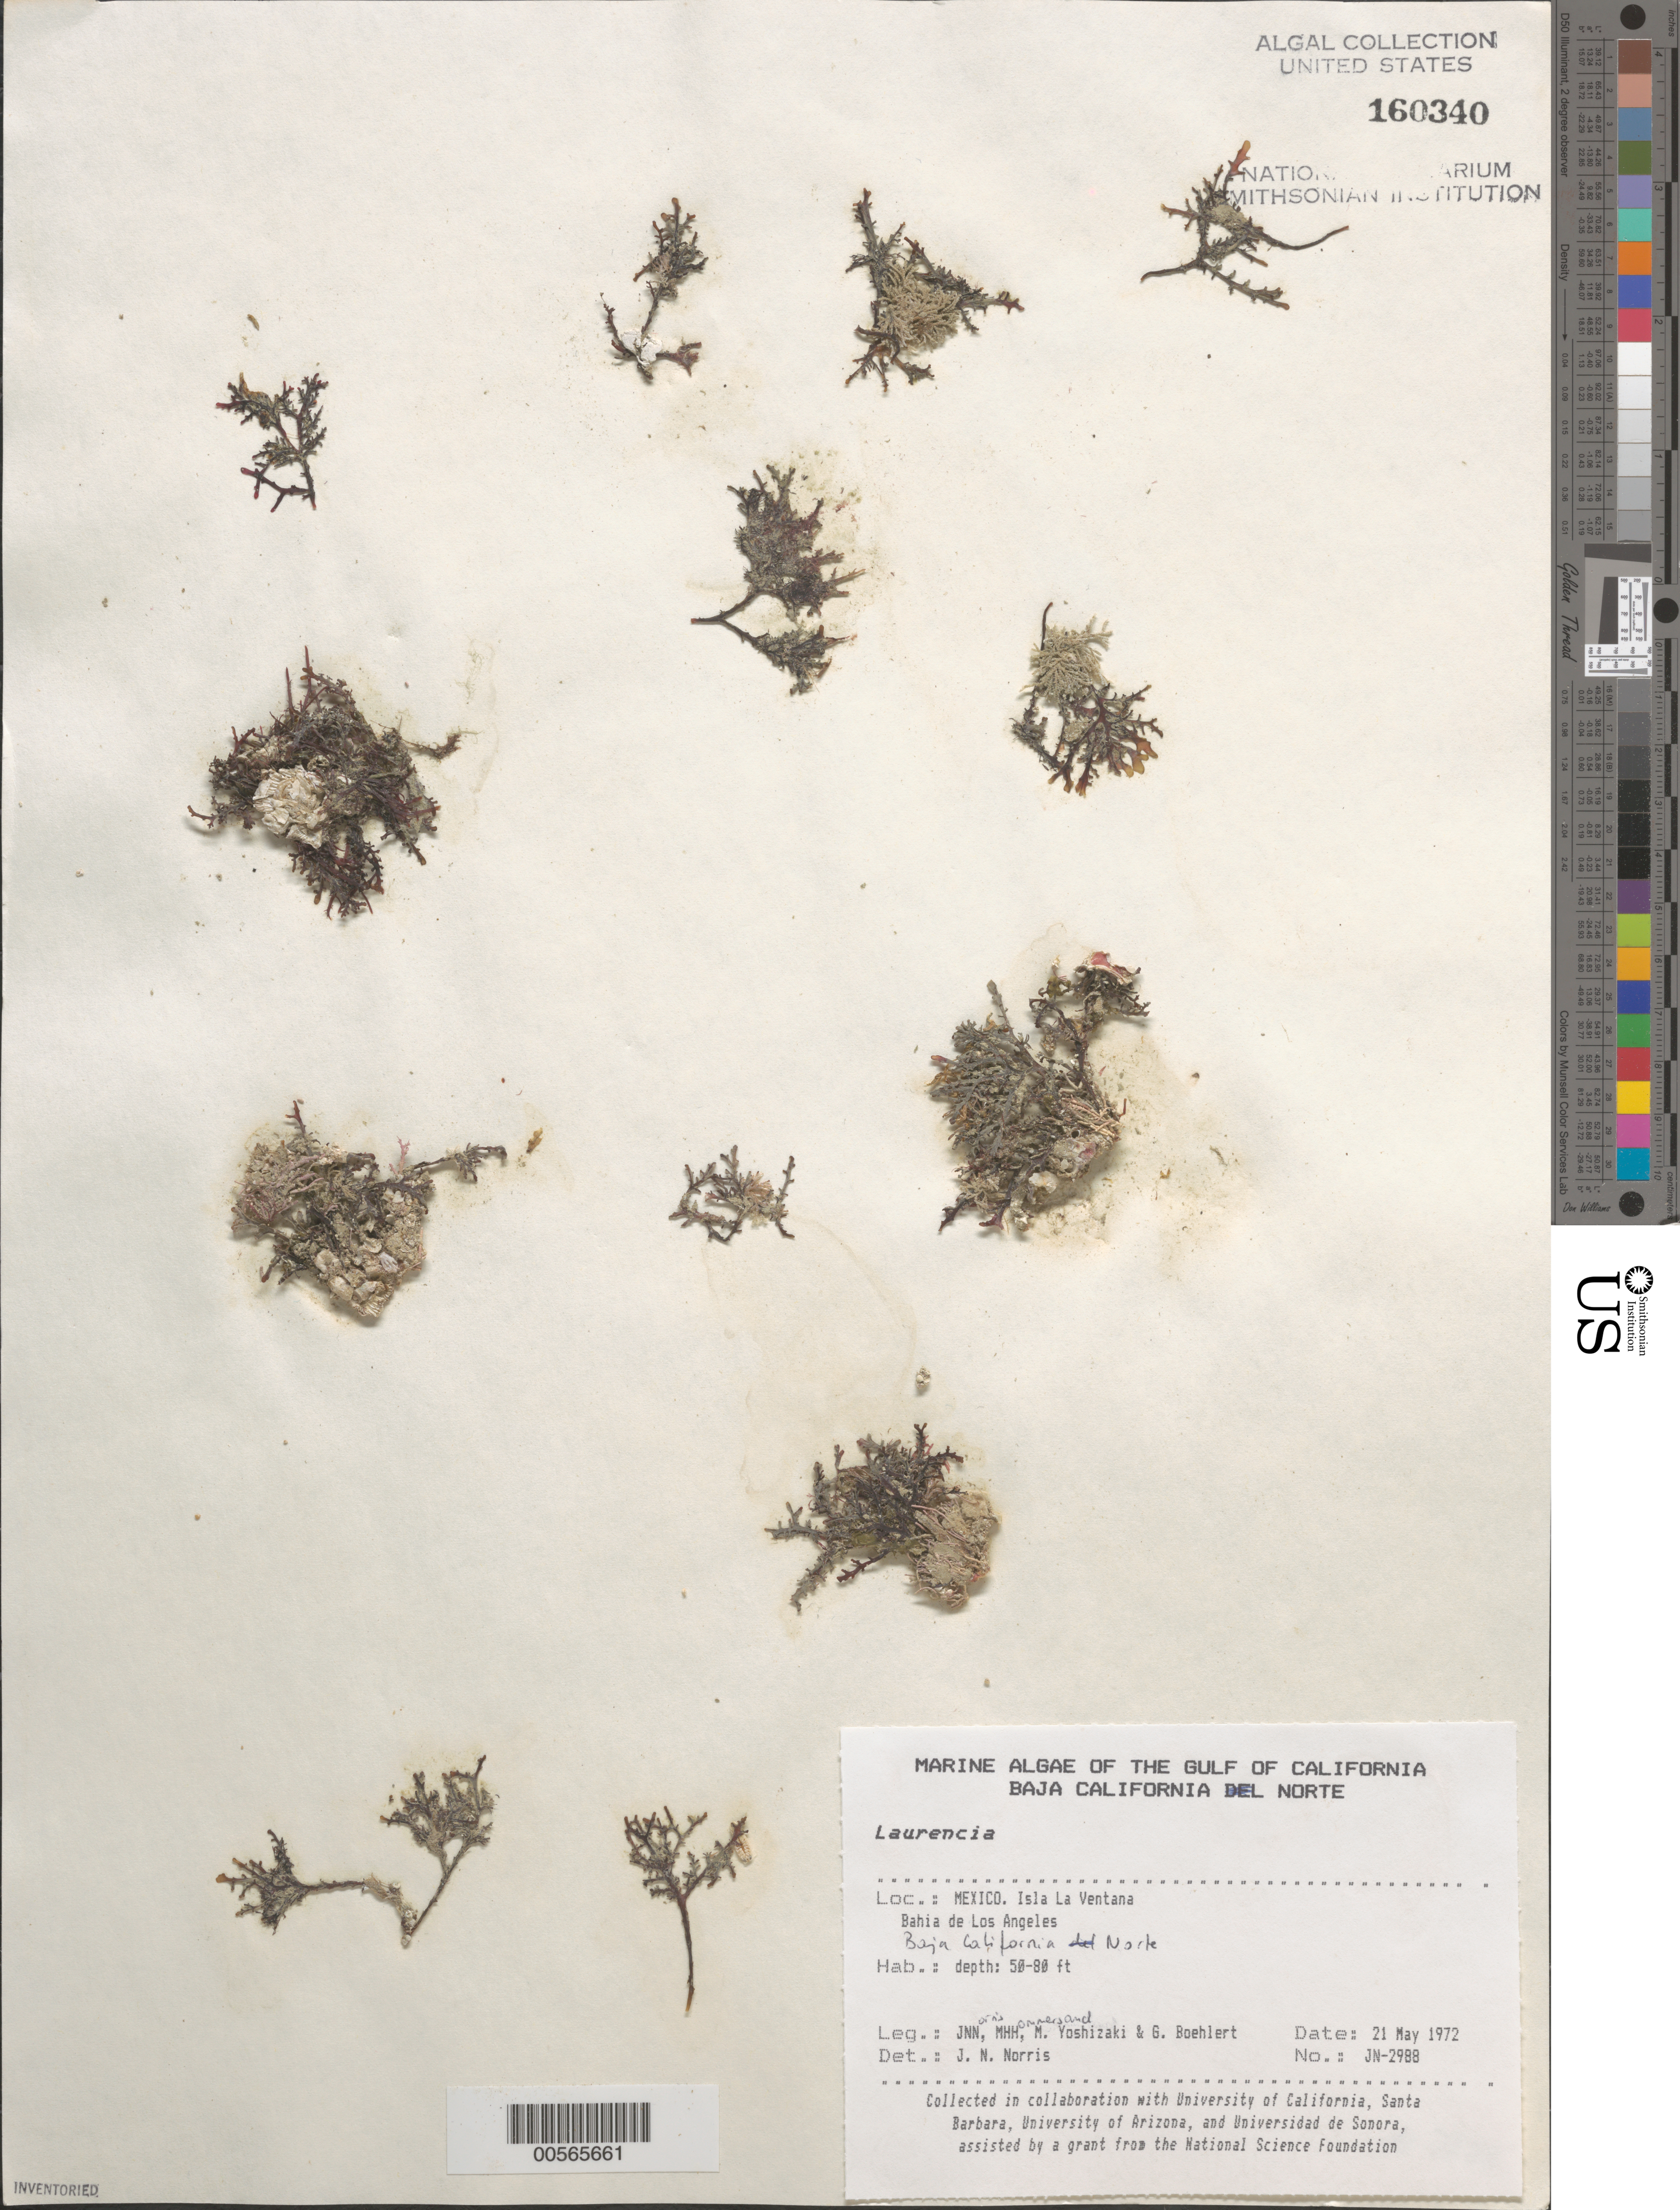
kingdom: Plantae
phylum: Rhodophyta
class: Florideophyceae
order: Ceramiales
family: Rhodomelaceae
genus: Laurencia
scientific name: Laurencia sp.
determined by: Norris, James N.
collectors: J. N. Norris, M. H. Hommersand, M. Yoshizaki & G. Boehlert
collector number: JN-2988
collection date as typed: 21 May 1972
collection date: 1972-05-21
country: Mexico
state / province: Baja California Norte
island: Isla la Ventana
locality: Bahia de los Angeles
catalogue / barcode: US 160340